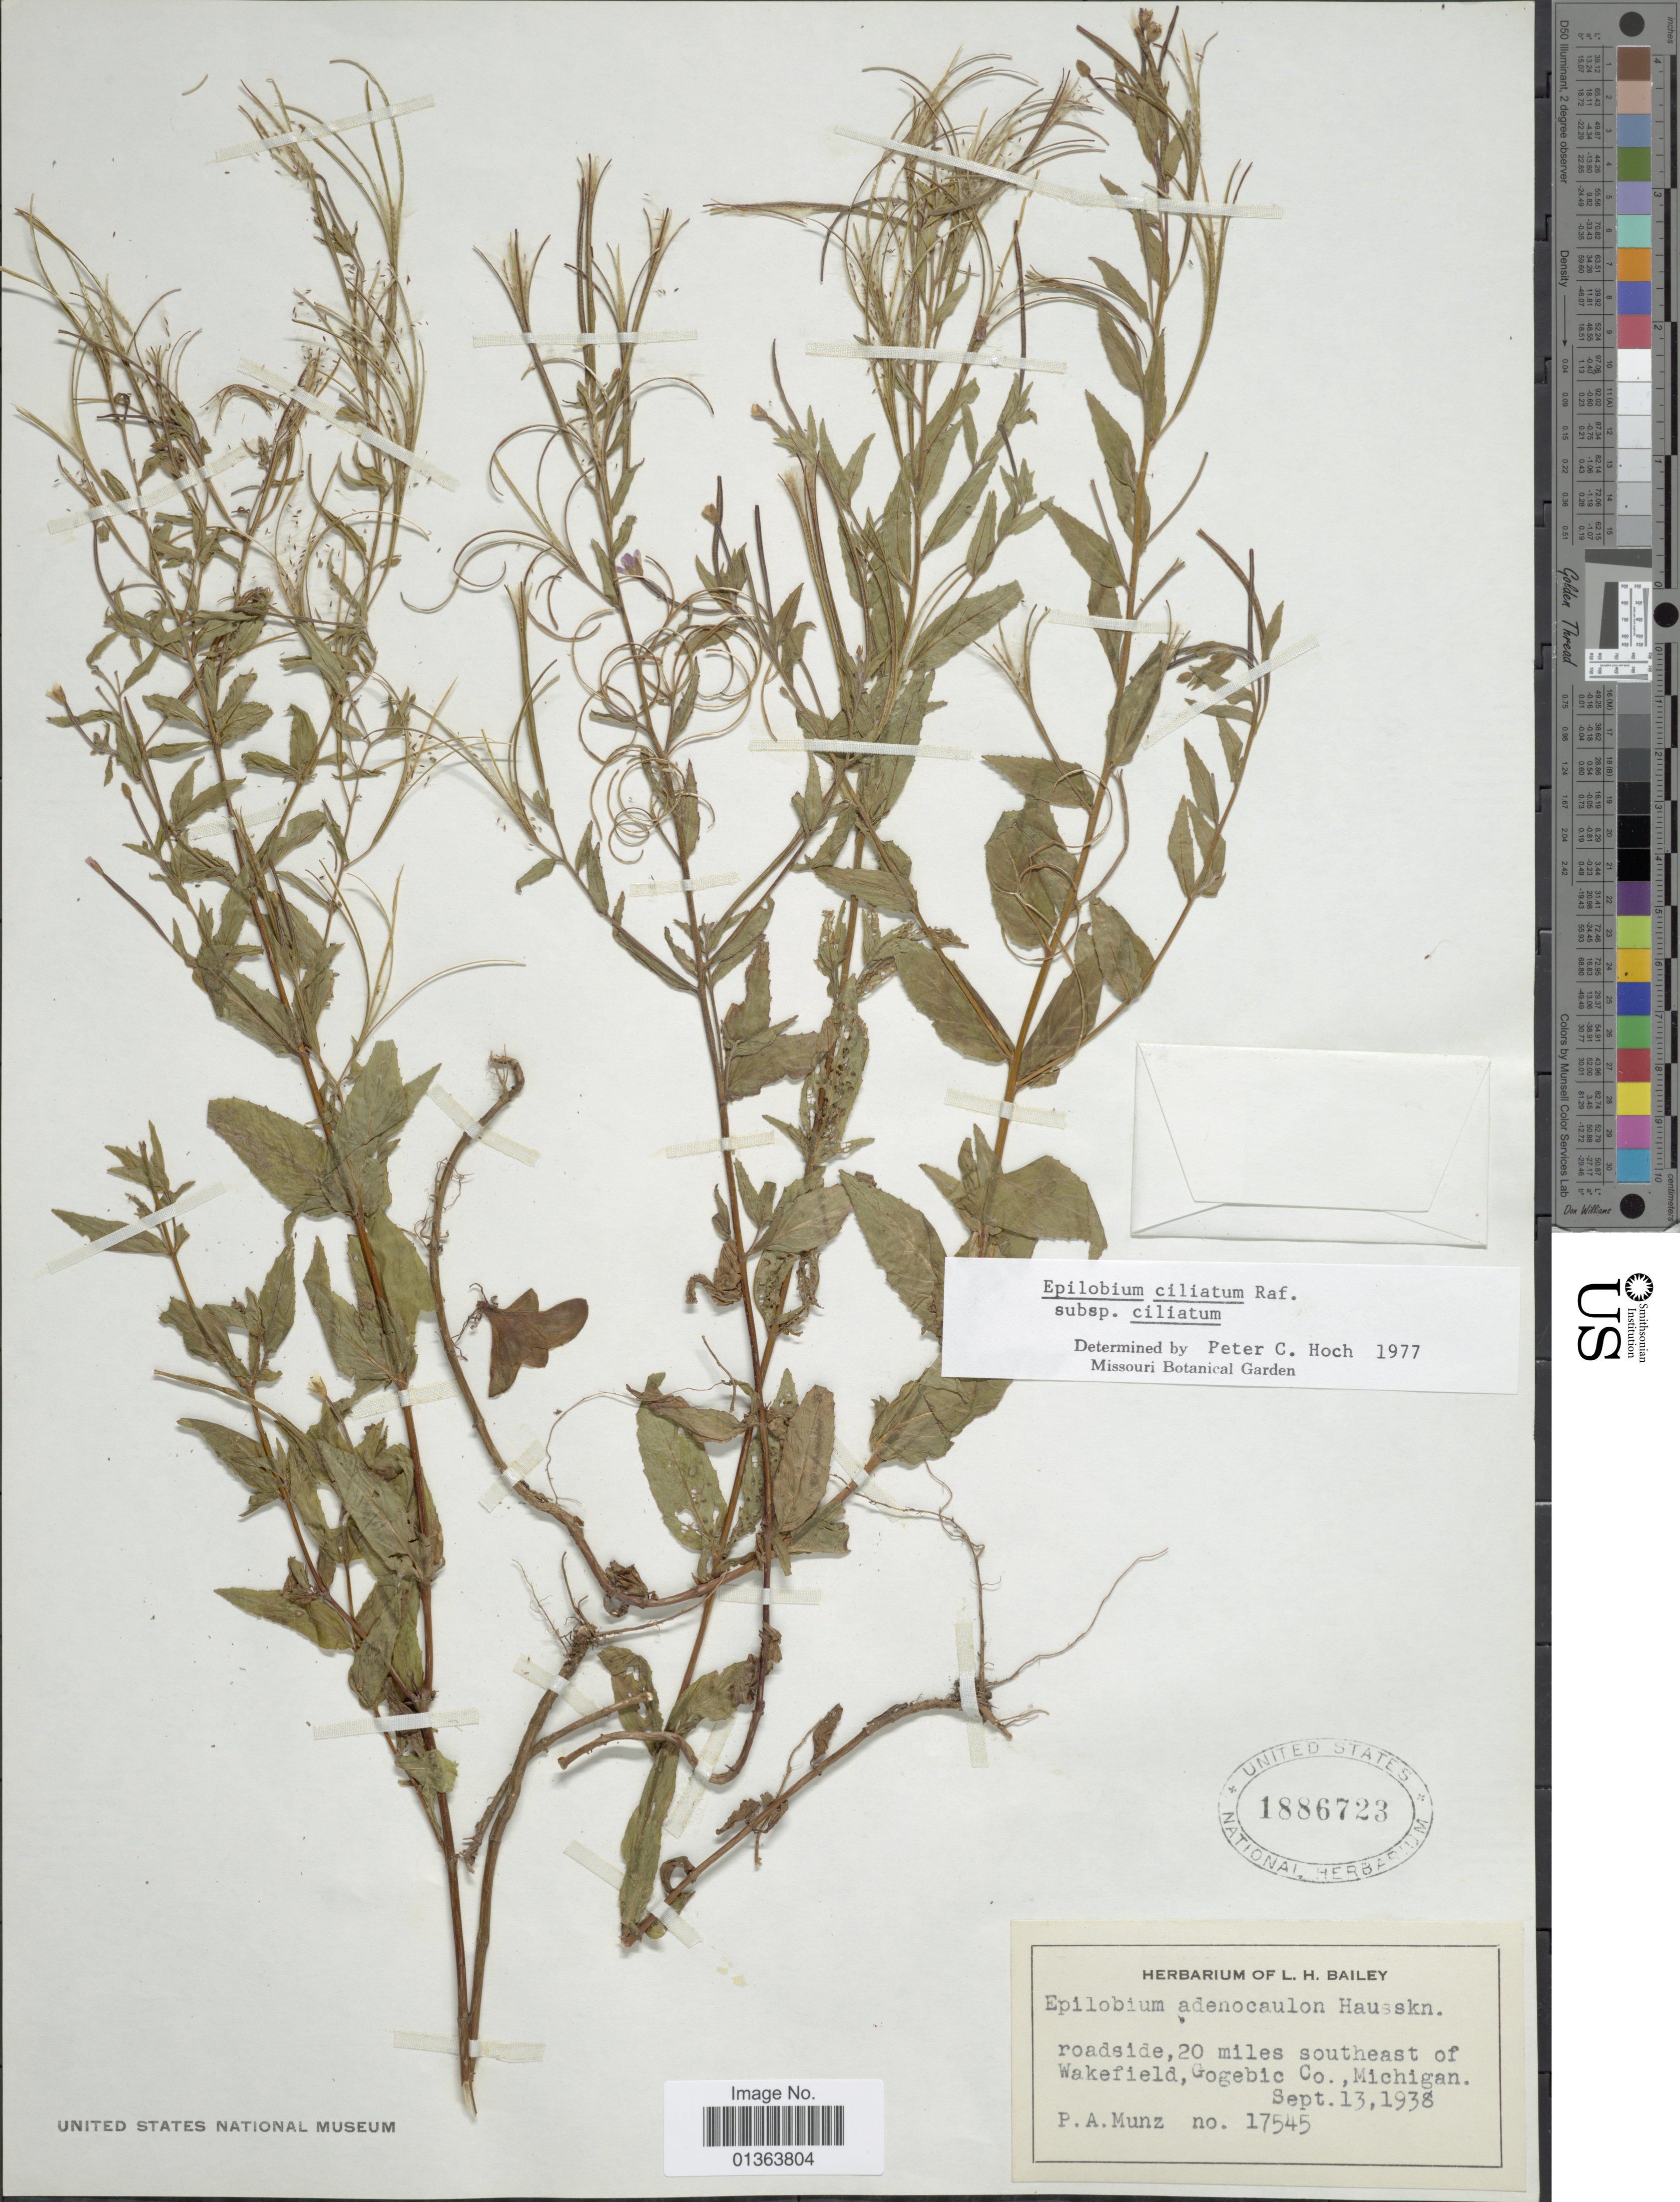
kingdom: Plantae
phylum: Tracheophyta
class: Magnoliopsida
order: Myrtales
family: Onagraceae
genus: Epilobium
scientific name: Epilobium ciliatum subsp. ciliatum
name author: Raf.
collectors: P. A. Munz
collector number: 17545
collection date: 1938-09-13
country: United States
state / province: Michigan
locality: Roadside, 20 miles southeast of Wakefield, Gogebic Co.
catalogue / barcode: US 1886723